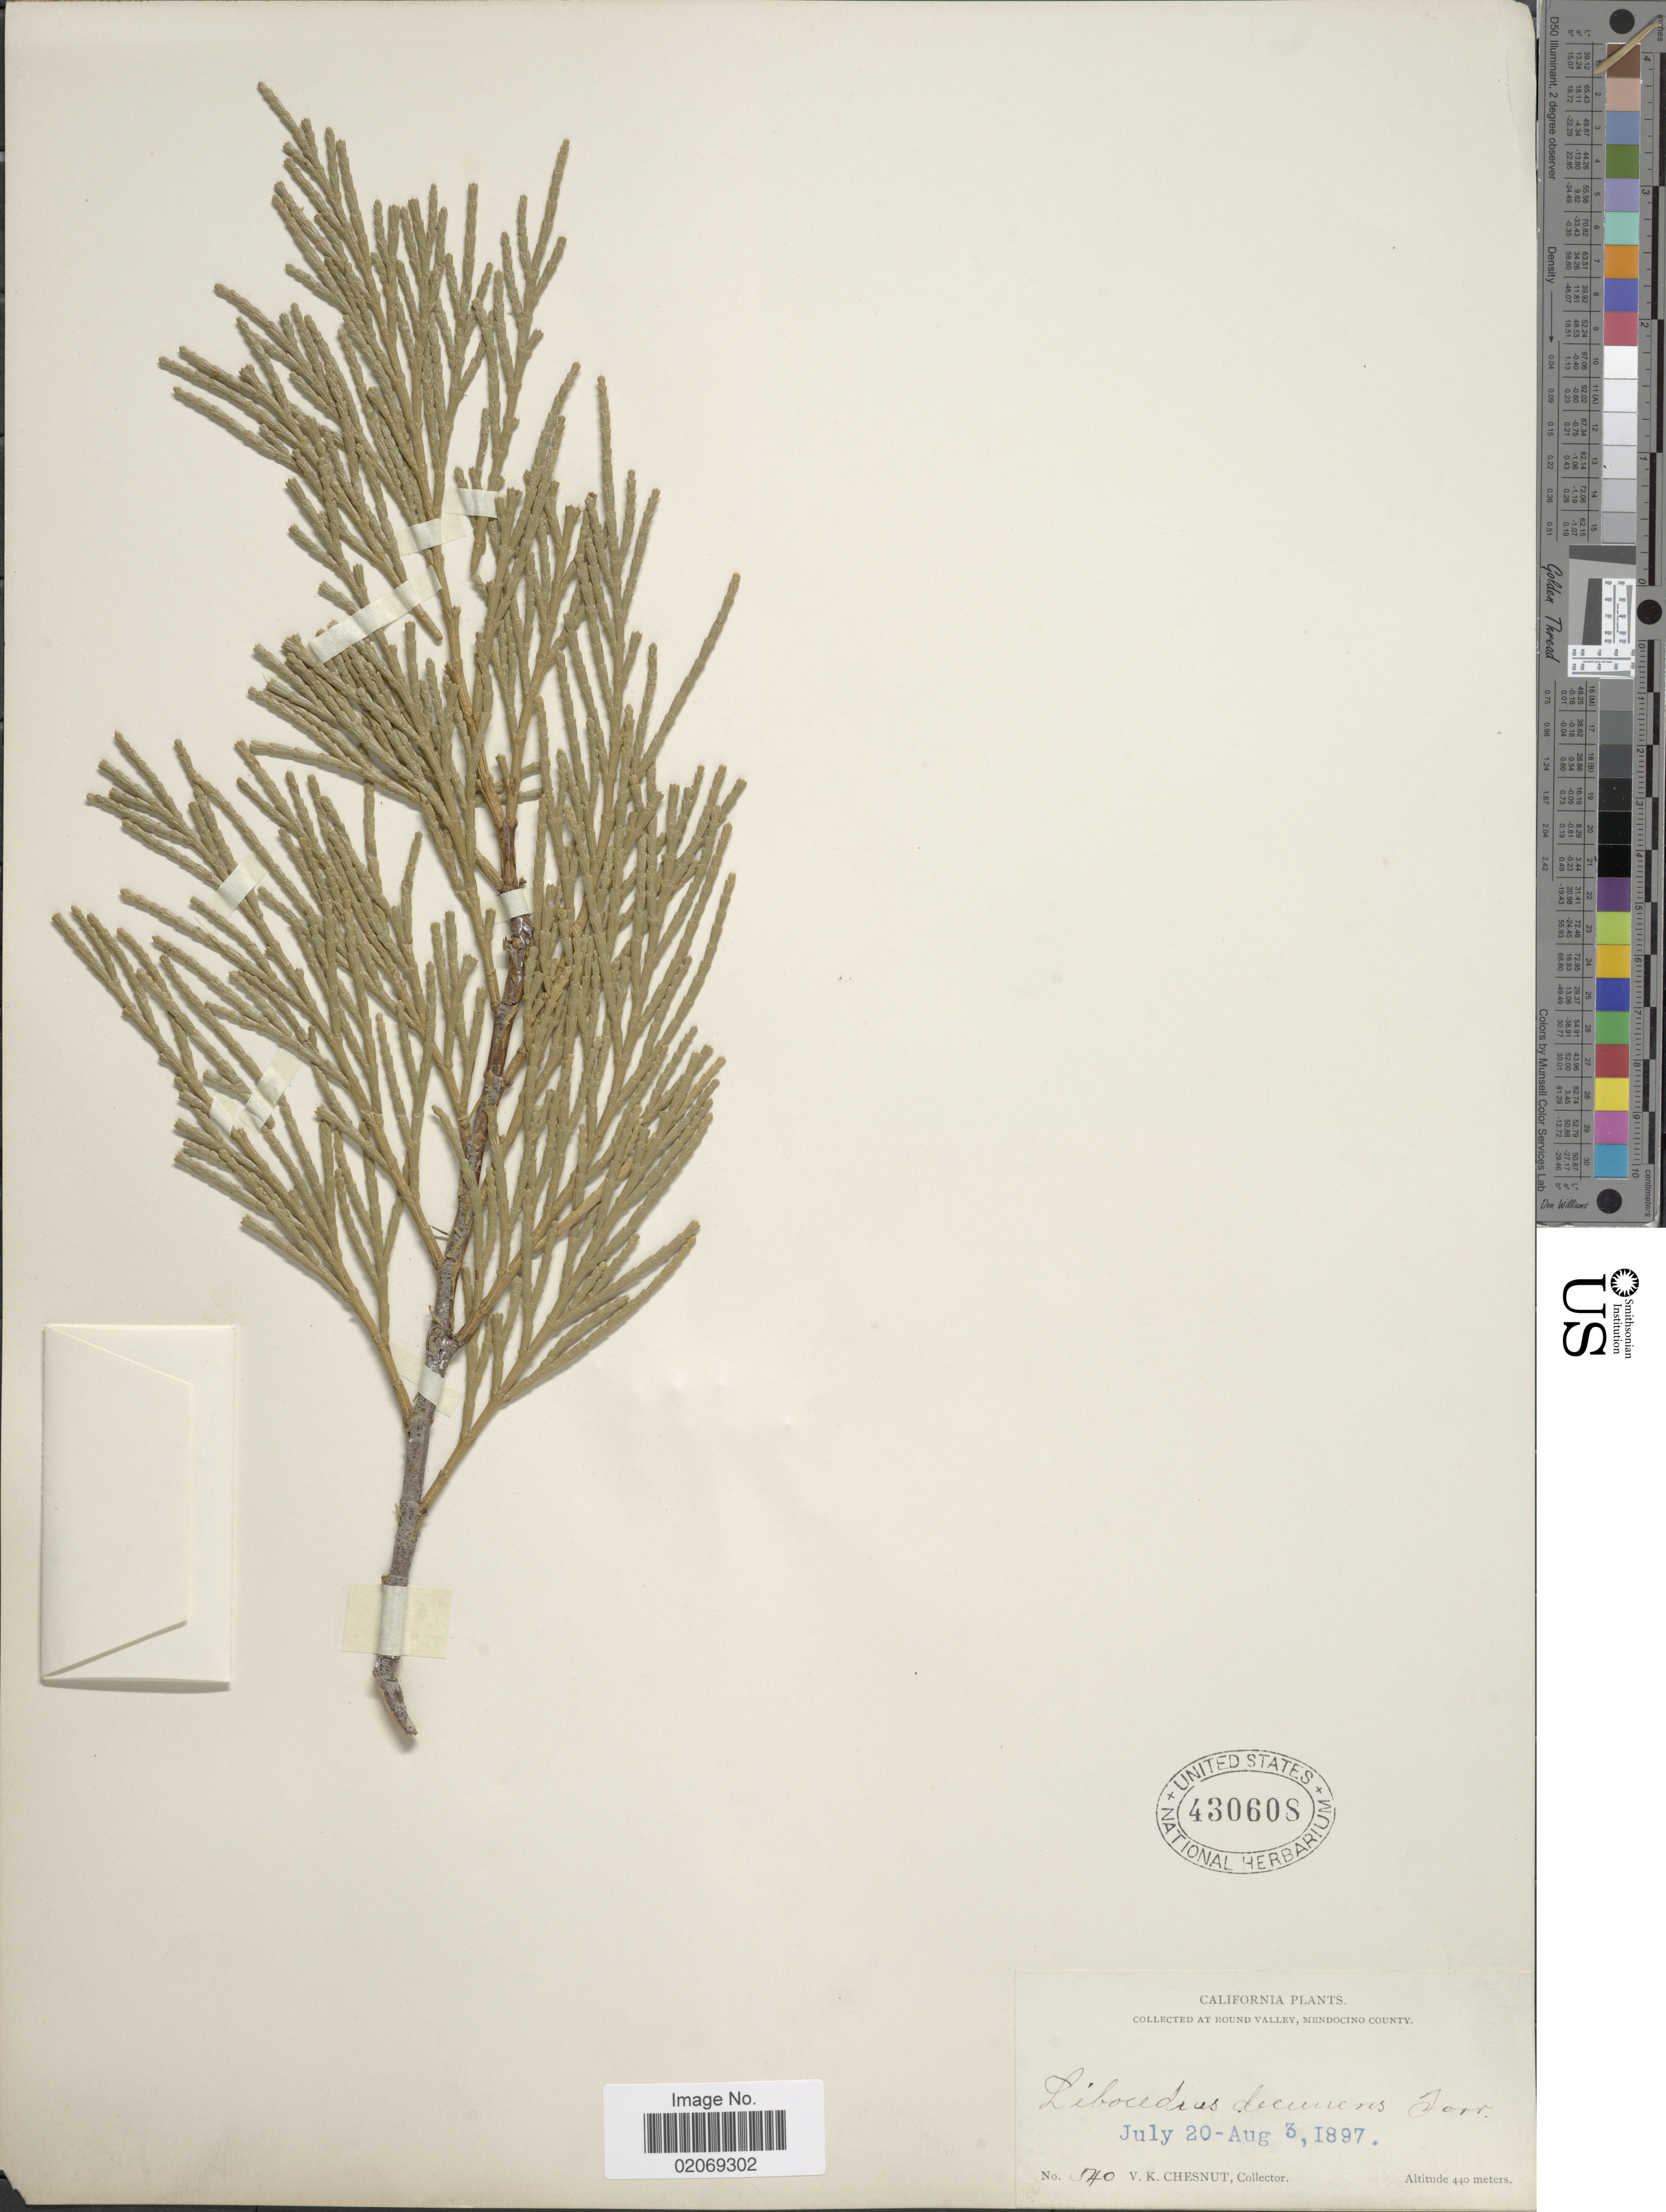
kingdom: Plantae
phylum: Tracheophyta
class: Pinopsida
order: Pinales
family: Cupressaceae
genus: Libocedrus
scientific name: Libocedrus decurrens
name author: Torr.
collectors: V. Chesnut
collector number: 540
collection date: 1897-07-20/1897-08-03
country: United States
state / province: California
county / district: Mendocino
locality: At Round Valley, Mendocino County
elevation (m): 440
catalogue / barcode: US 430608